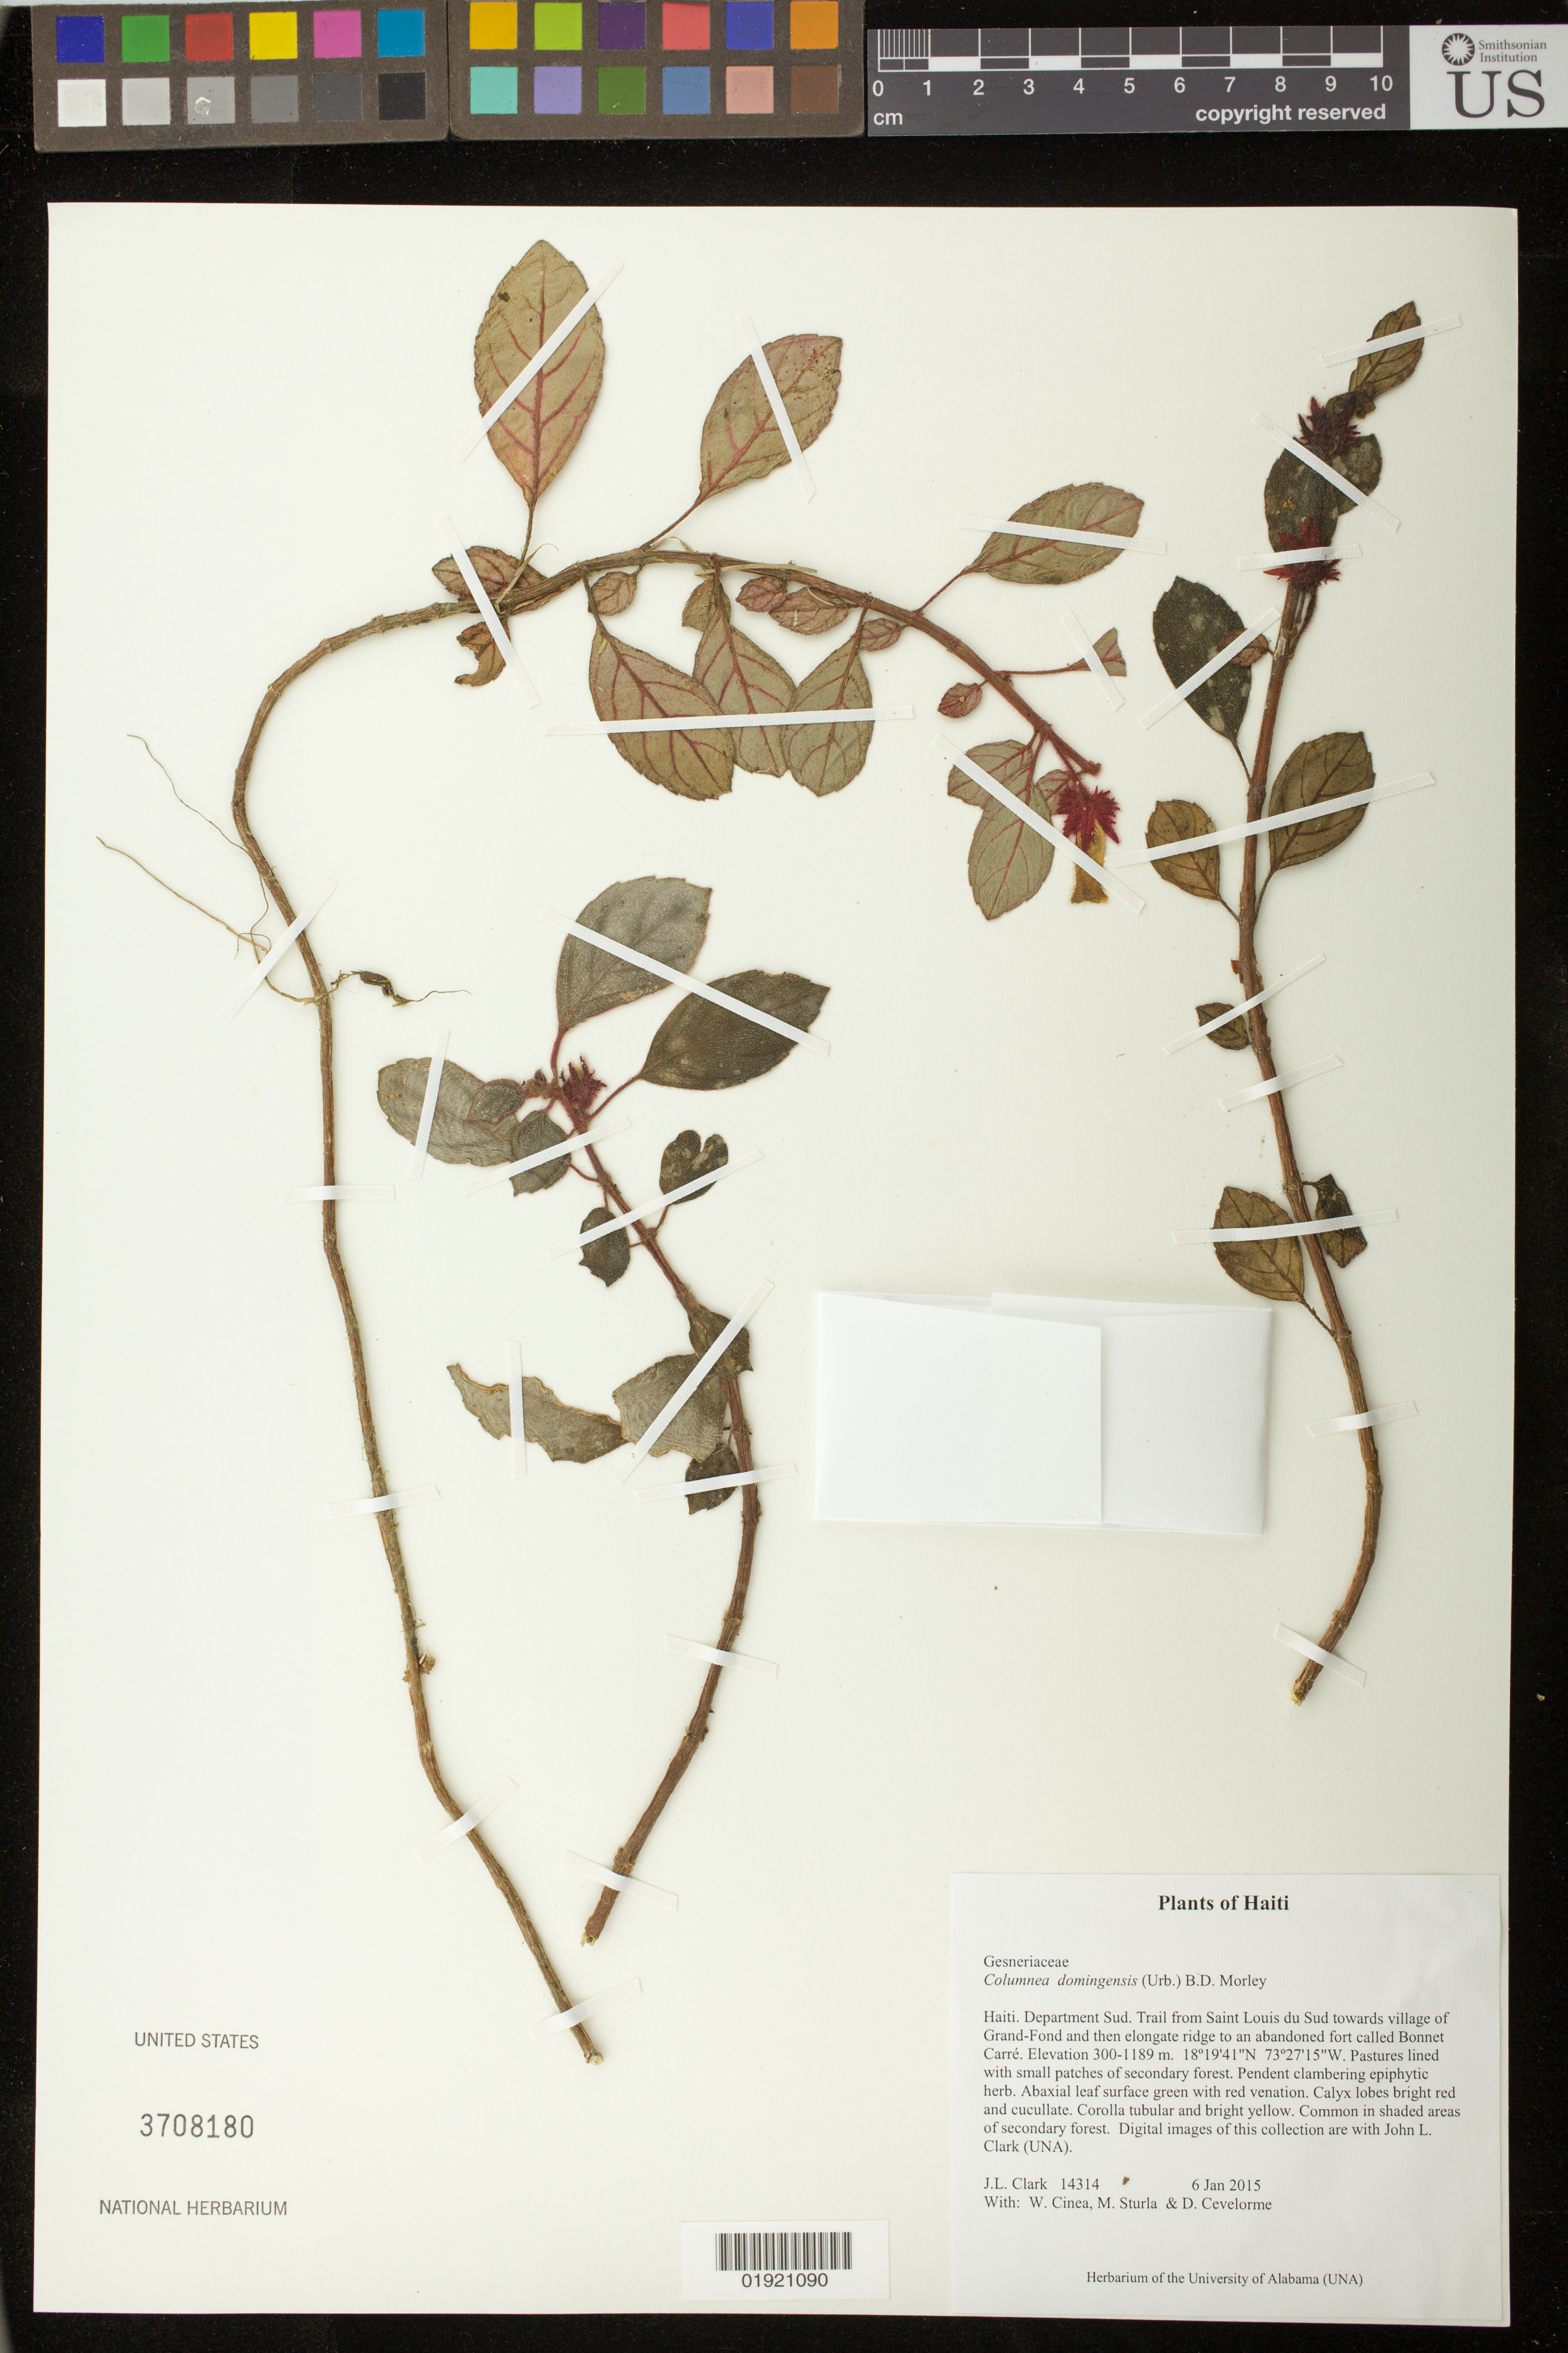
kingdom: Plantae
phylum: Tracheophyta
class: Magnoliopsida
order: Lamiales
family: Gesneriaceae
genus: Columnea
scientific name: Columnea domingensis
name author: (Urb.) B.D. Morley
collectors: J. L. Clark, W. Cinea, M. Sturla & D. Cevelorme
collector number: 14314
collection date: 2015-01-06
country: Haiti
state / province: Sud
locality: Trail from Saint Louis du Sud towards village of Grand-Fond and then elongate ridge to an abandoned fort called Bonnet Carre.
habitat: Pastures lined with small patches of secondary forest.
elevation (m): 300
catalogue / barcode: US 3708180